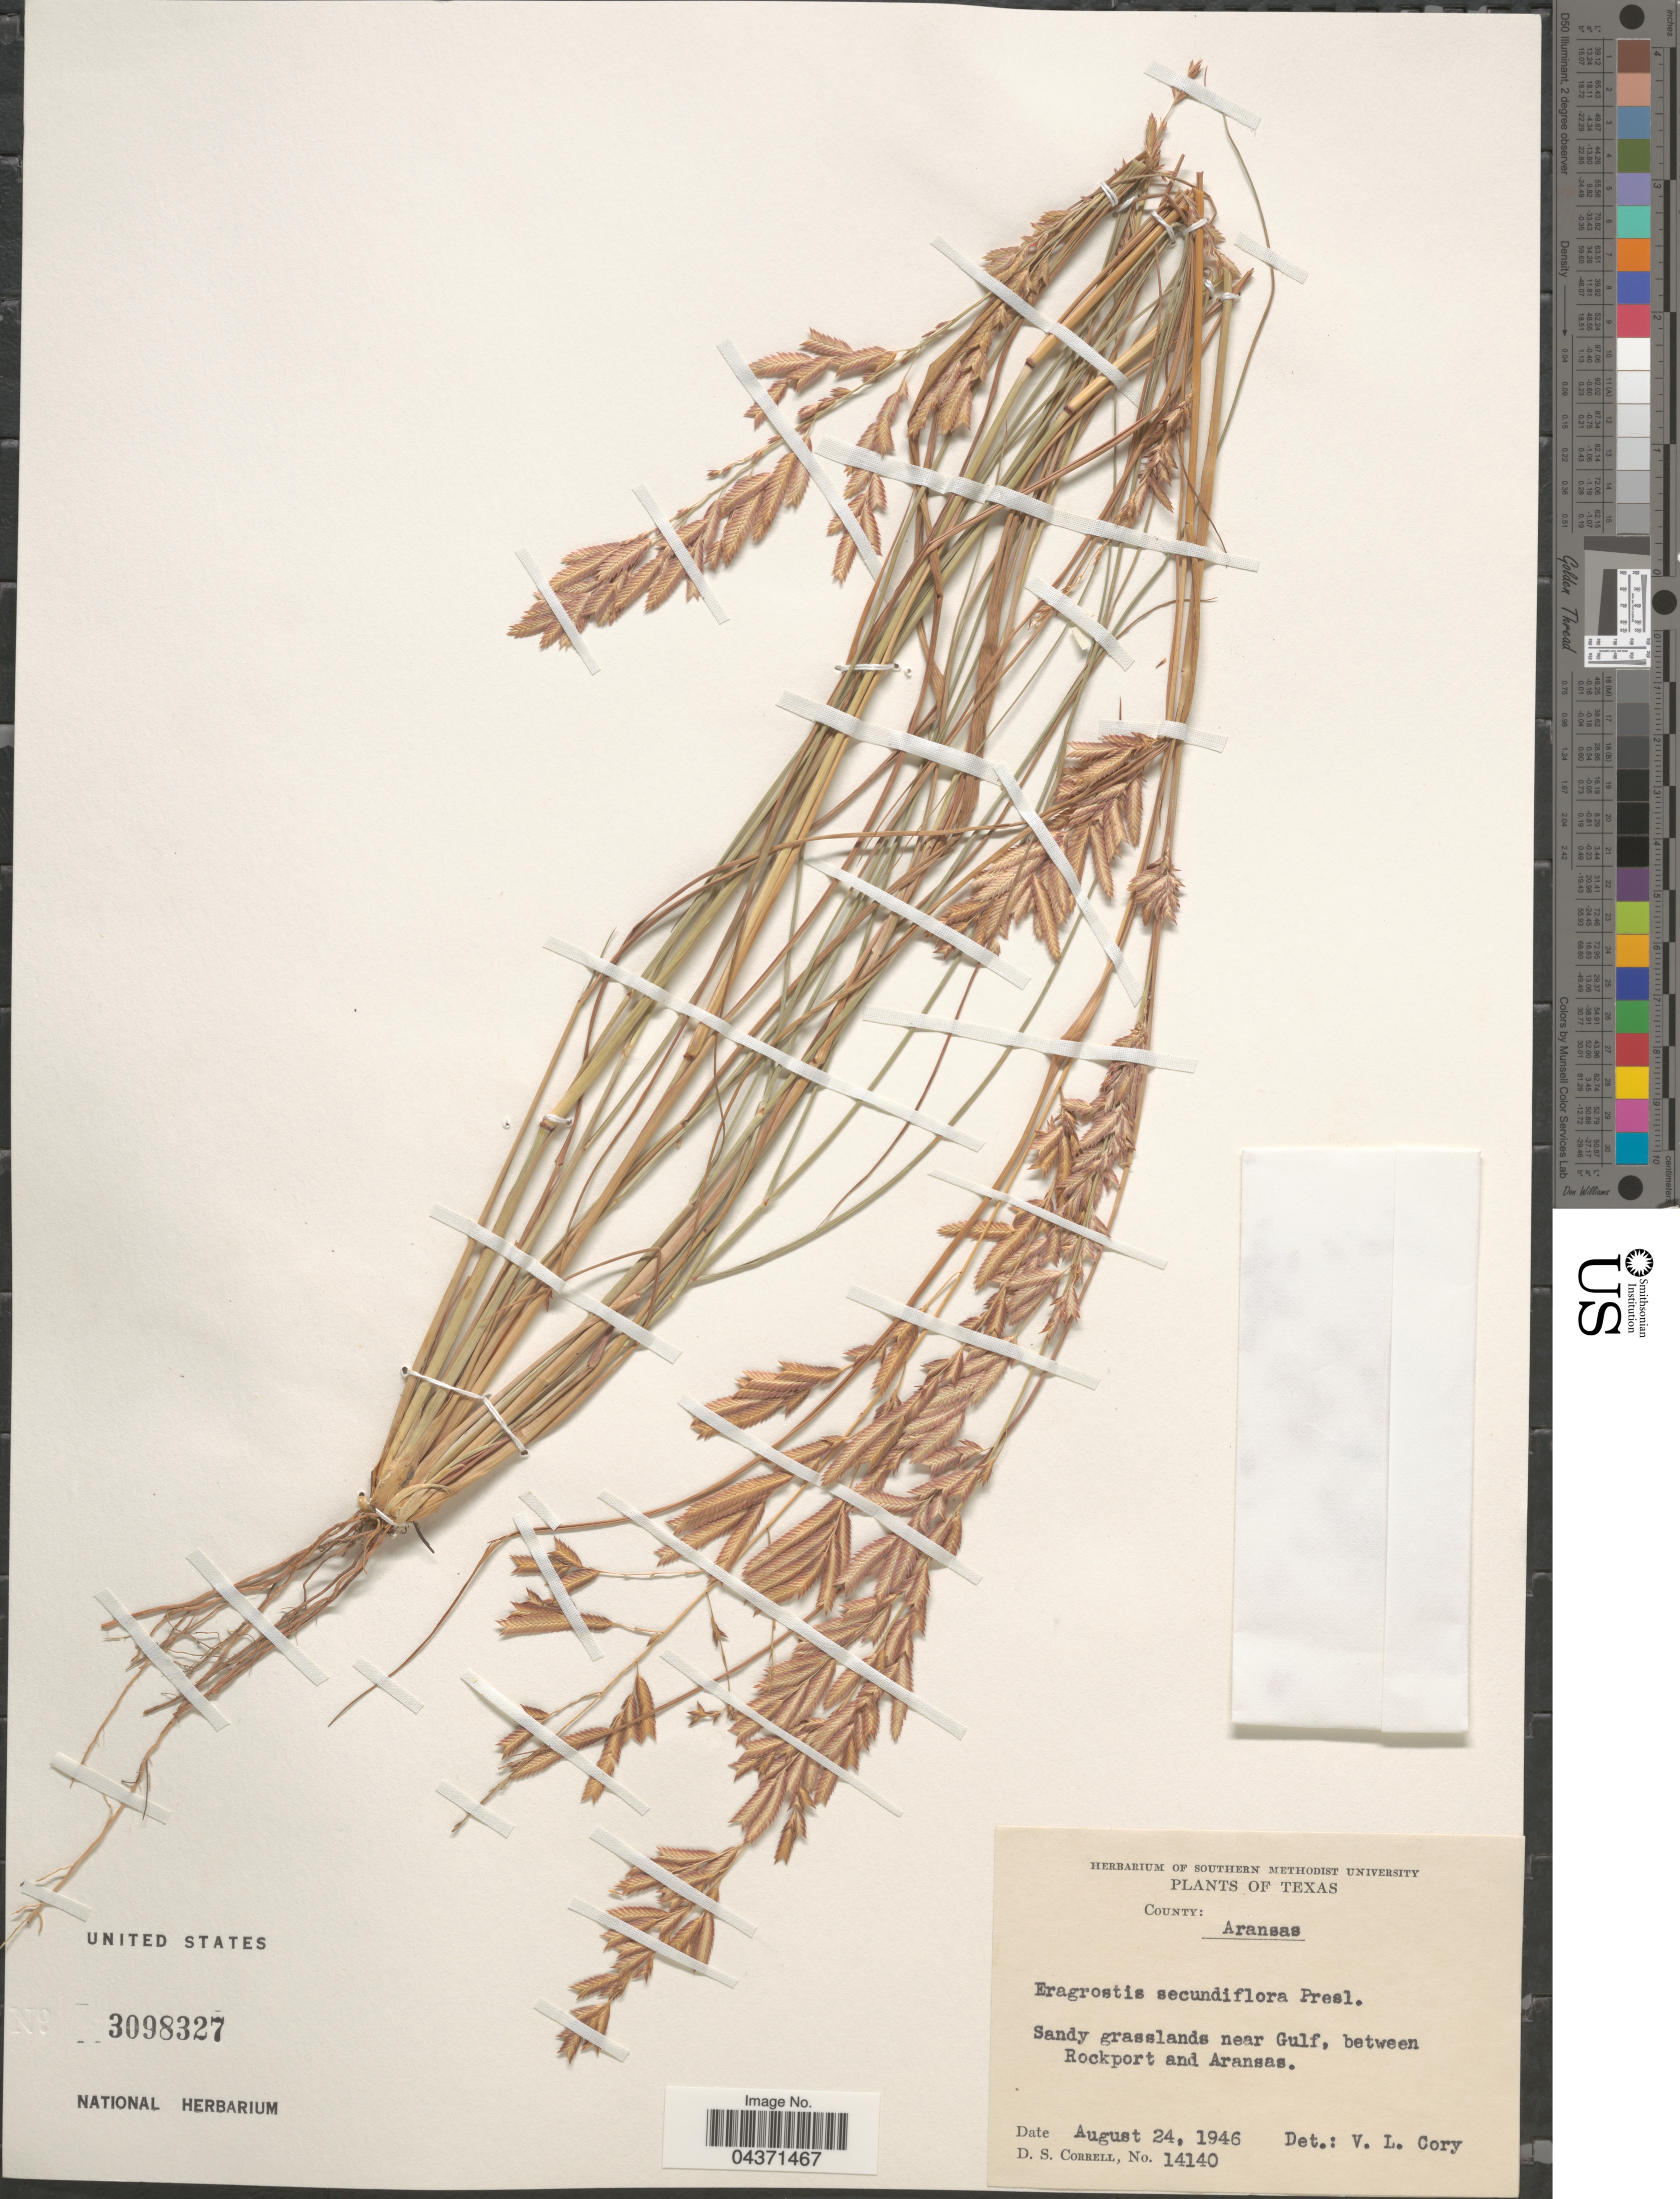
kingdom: Plantae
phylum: Tracheophyta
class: Liliopsida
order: Poales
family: Poaceae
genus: Eragrostis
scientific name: Eragrostis secundiflora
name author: J. Presl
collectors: D. S. Correll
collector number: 14140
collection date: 1946-08-24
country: United States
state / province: Texas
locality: County: Aransas. Sandy grasslands near Gulf, between Rockport and Aransas.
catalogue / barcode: US 3098327